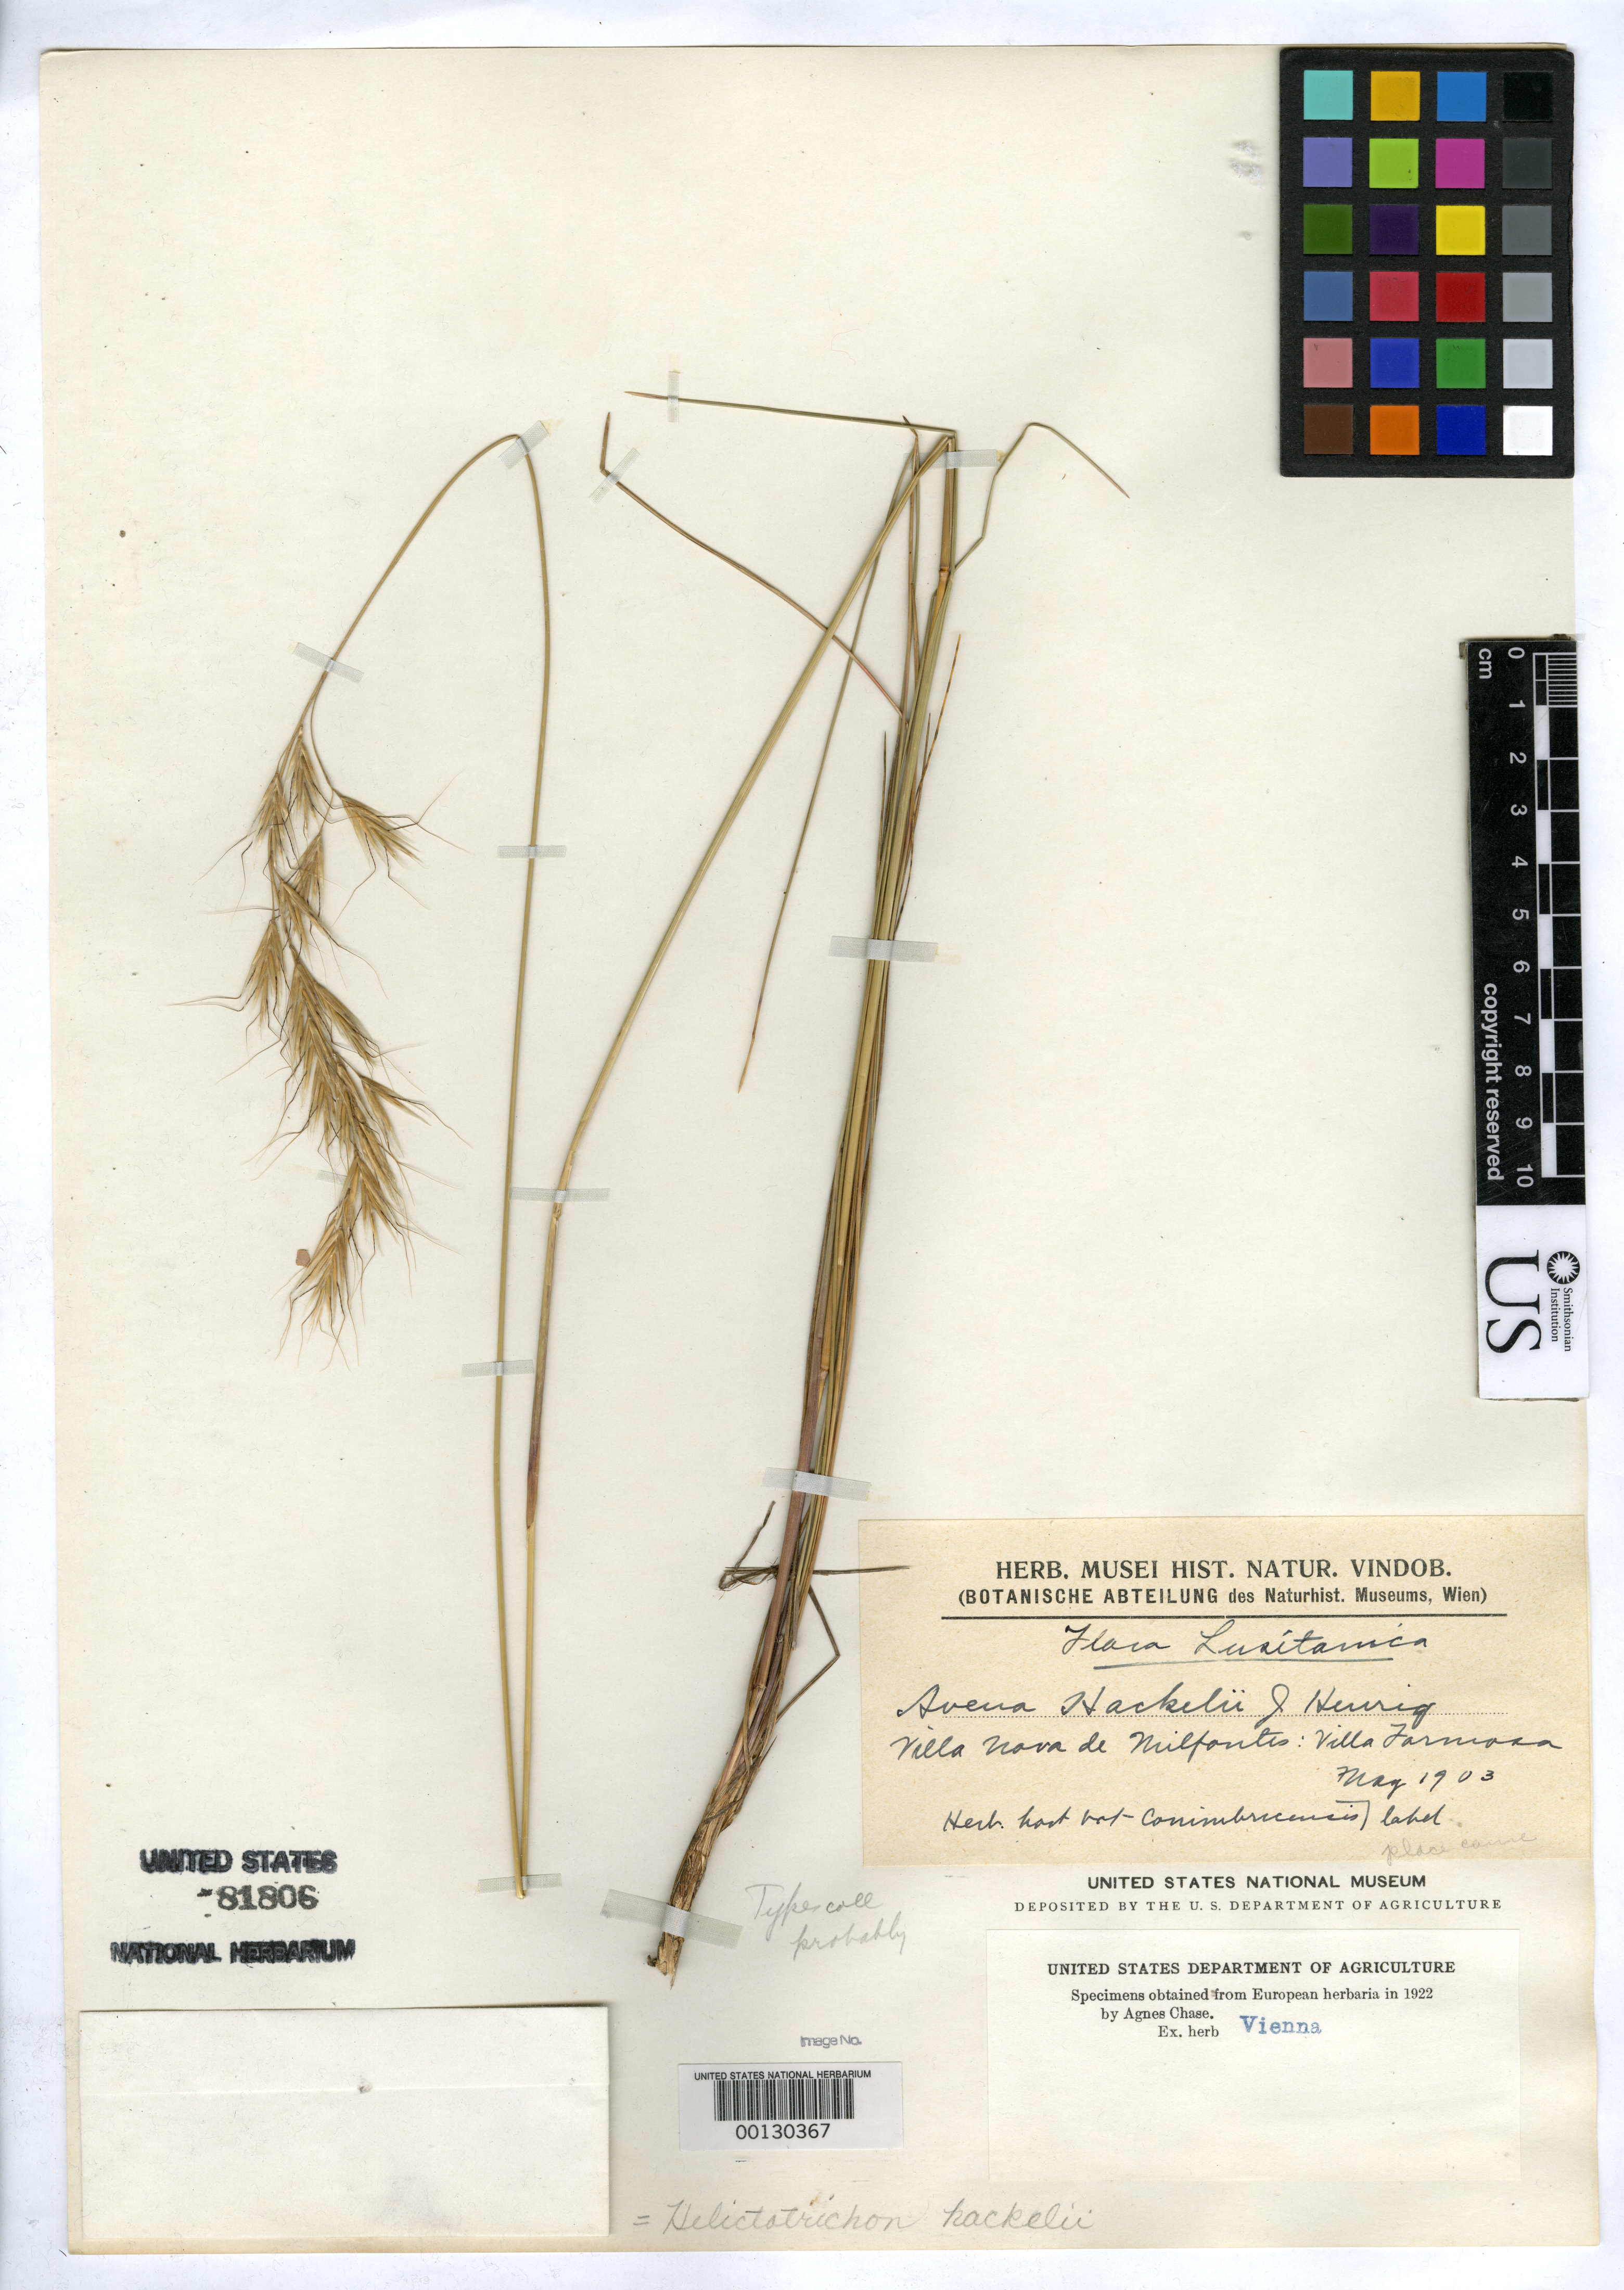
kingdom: Plantae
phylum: Tracheophyta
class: Liliopsida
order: Poales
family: Poaceae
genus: Avena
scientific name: Avena hackelii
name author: Henriq.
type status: Type Collection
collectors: F. M. Welwitsch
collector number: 1053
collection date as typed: May 1903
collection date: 1903-05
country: Portugal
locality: Villaformosa, prox de Vila Nova de Milfontes.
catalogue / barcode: US 81806